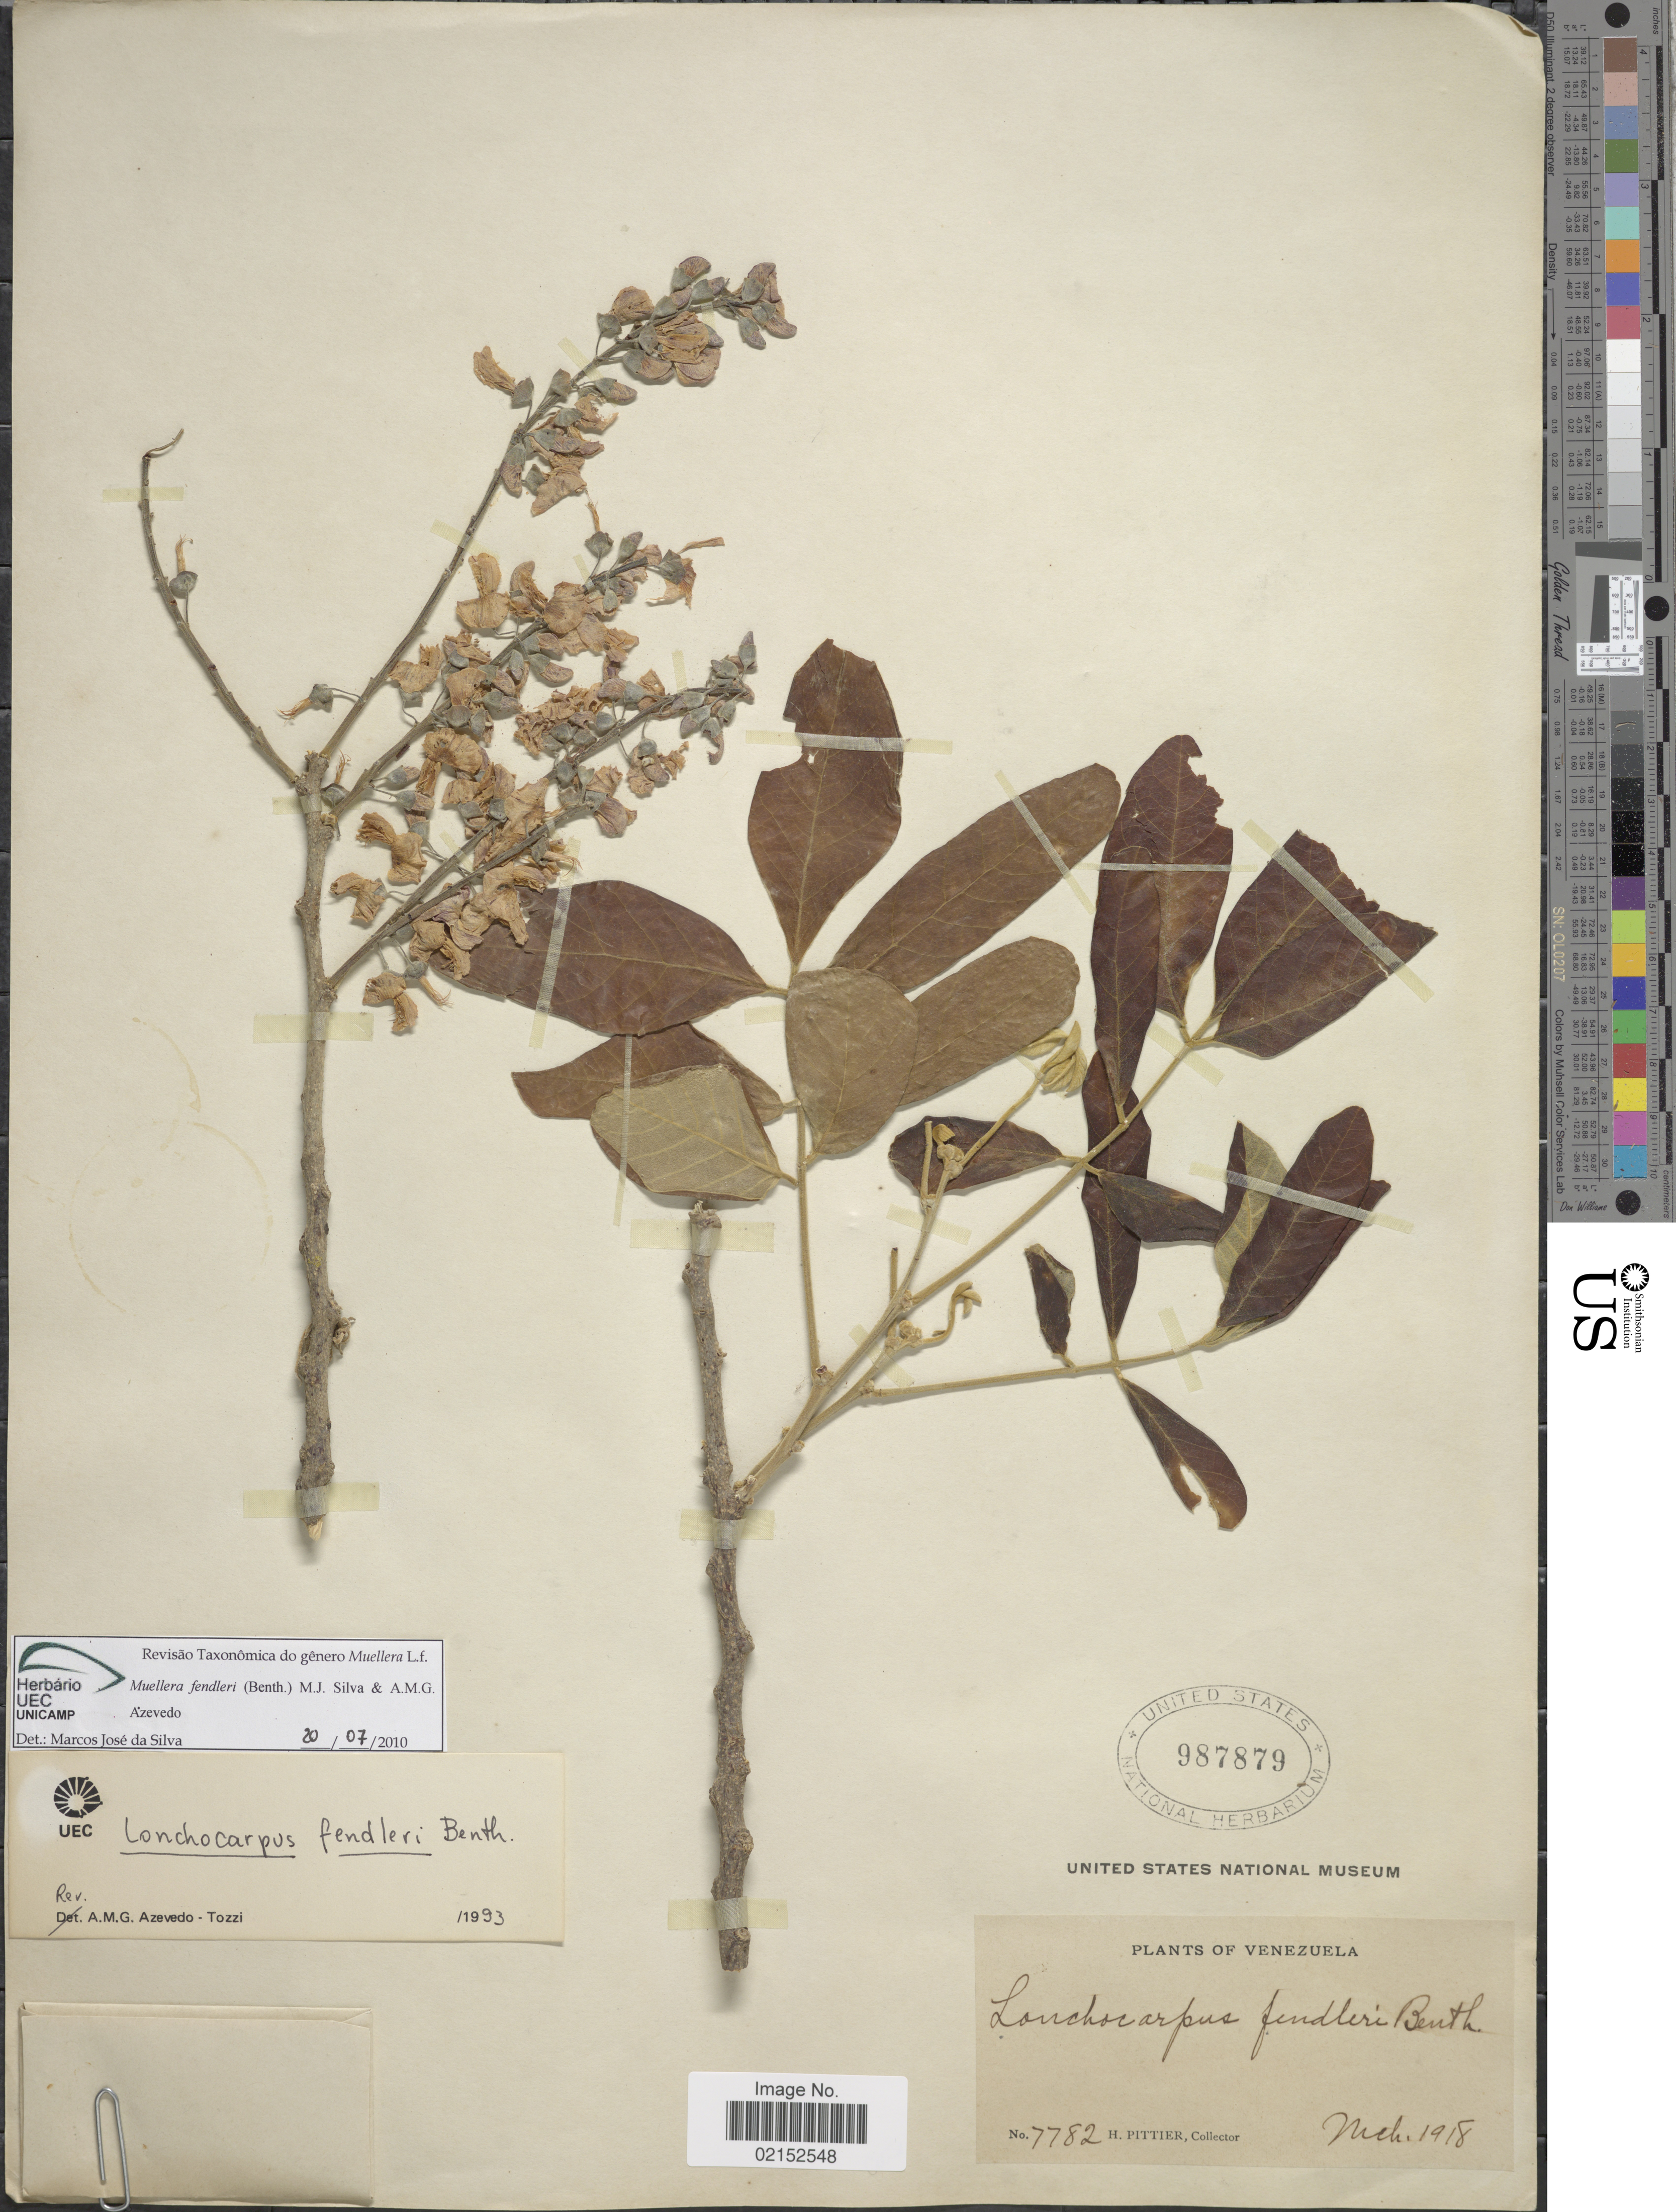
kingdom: Plantae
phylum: Tracheophyta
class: Magnoliopsida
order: Fabales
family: Fabaceae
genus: Muellera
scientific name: Muellera fendleri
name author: (Benth.) M.J. Silva & A.M.G. Azevedo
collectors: H. F. Pittier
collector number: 7782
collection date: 1918-03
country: Venezuela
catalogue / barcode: US 987879